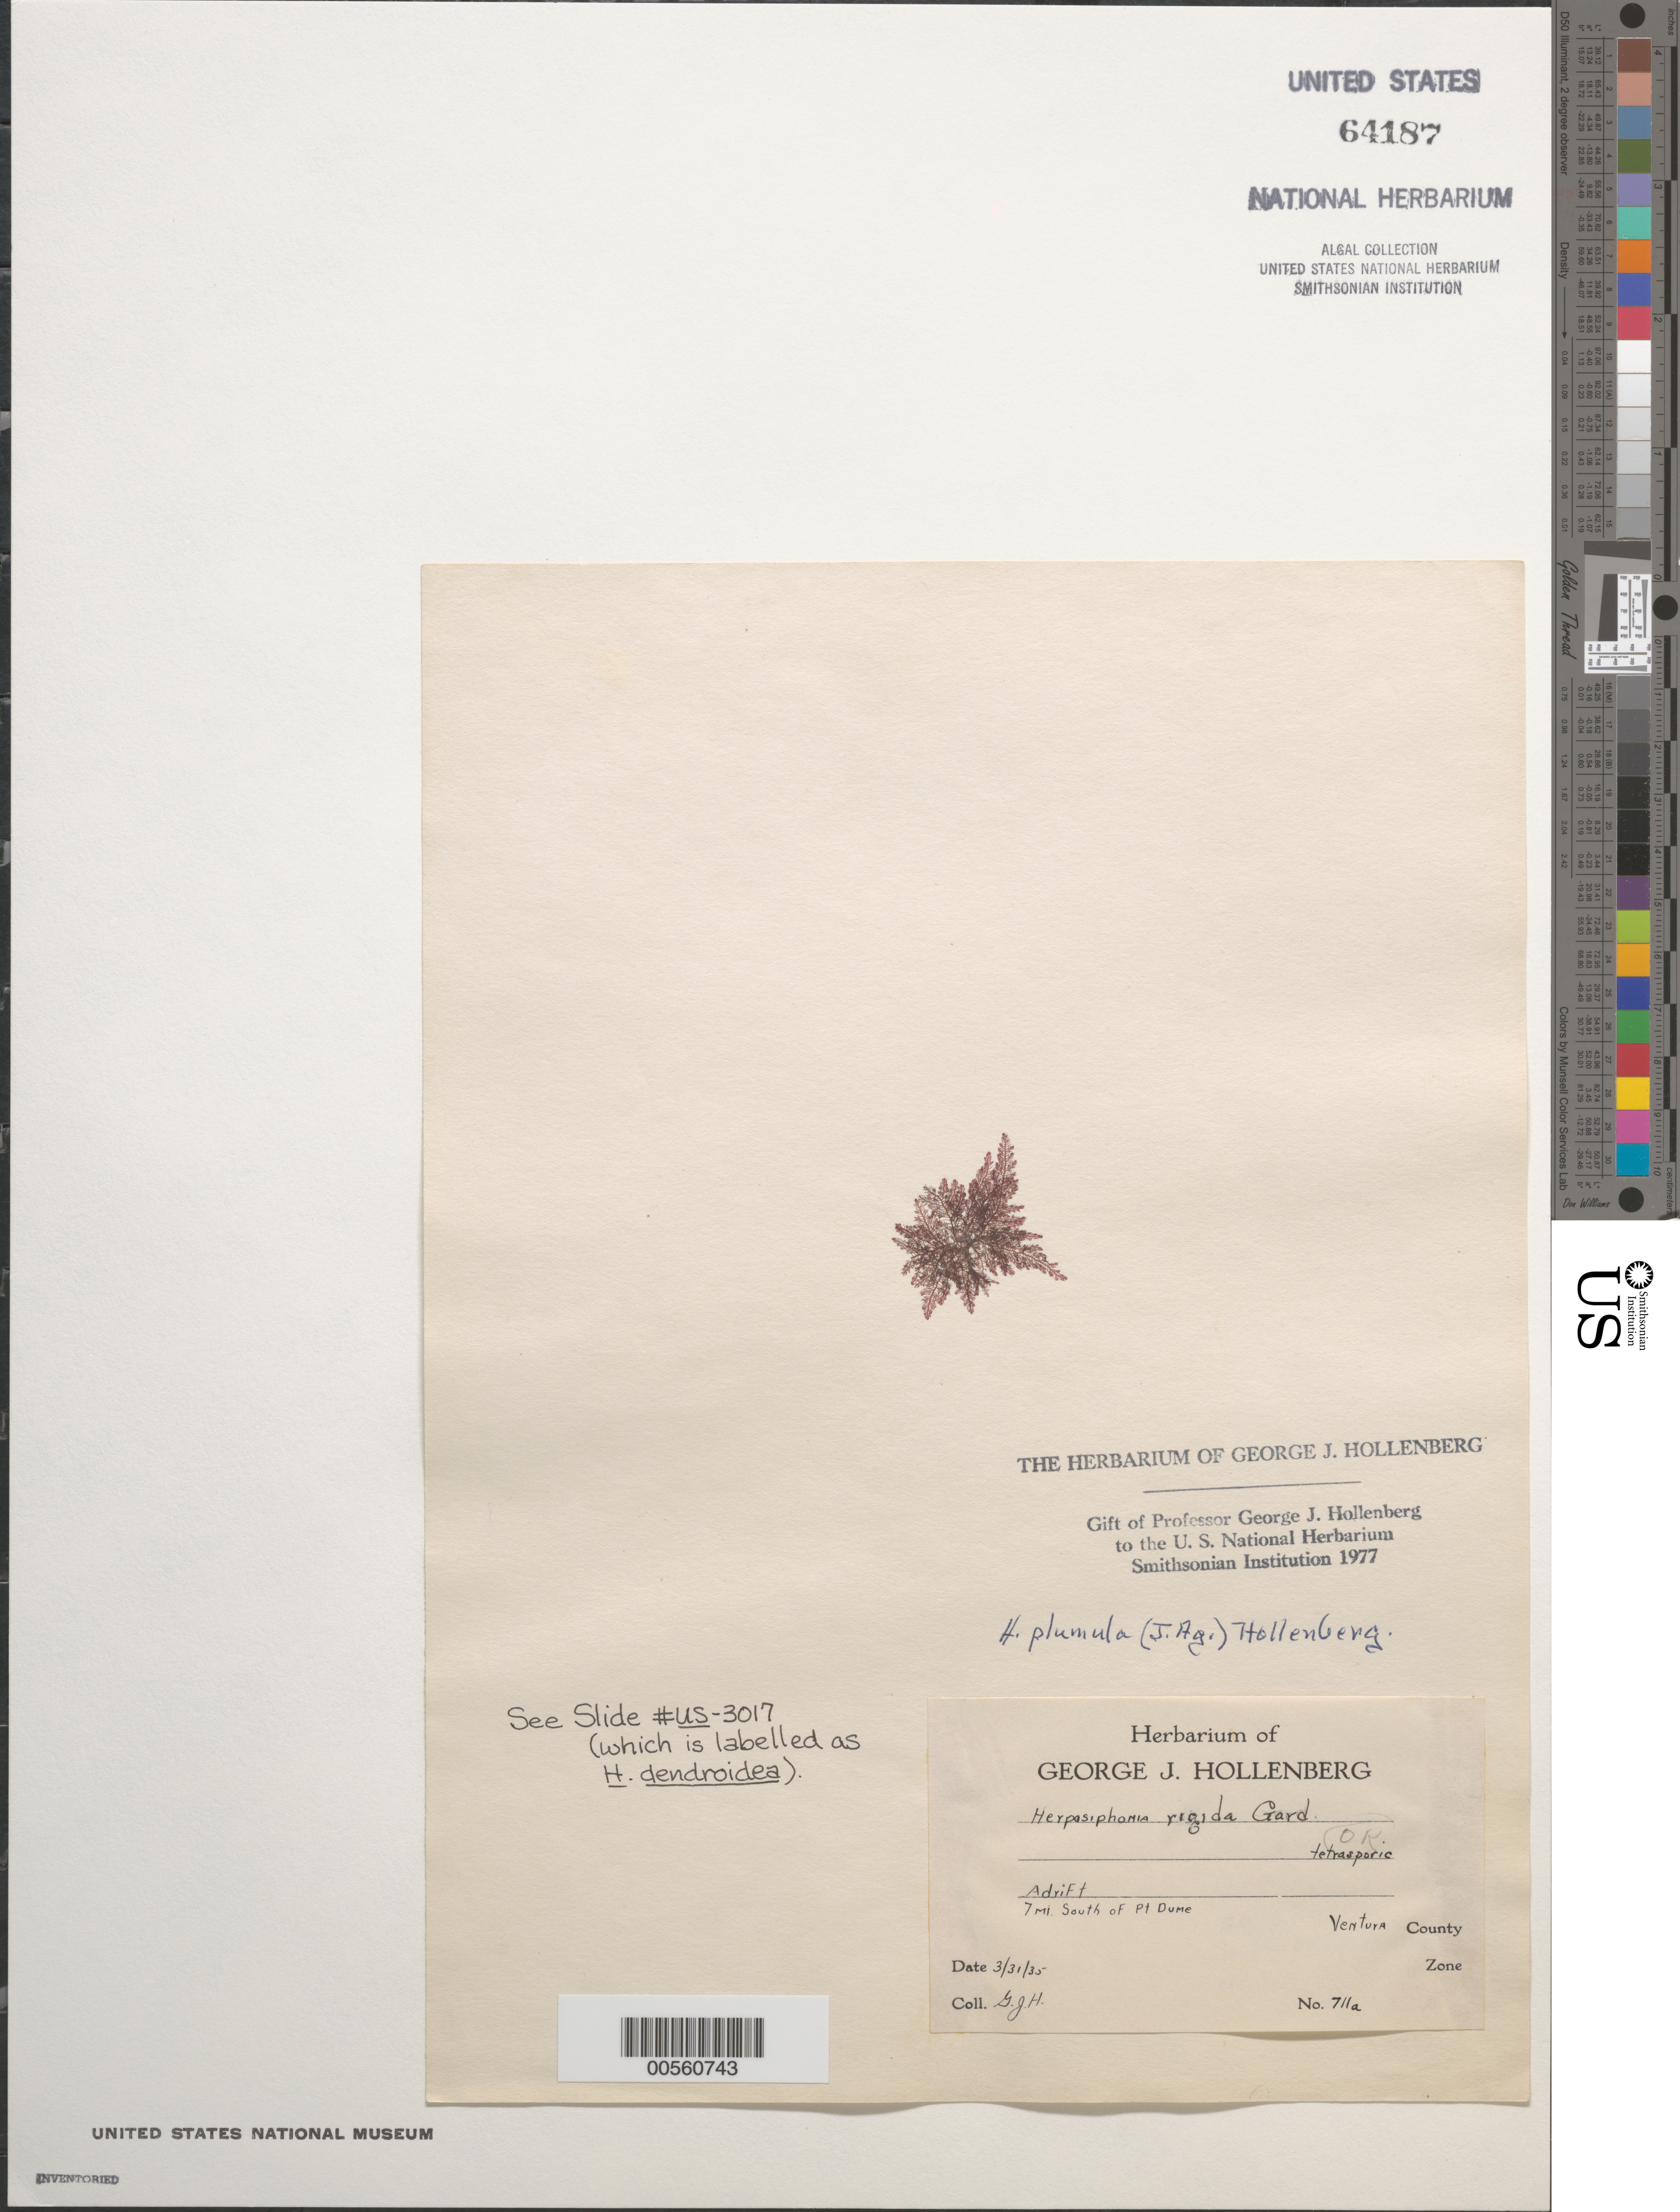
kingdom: Plantae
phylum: Rhodophyta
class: Florideophyceae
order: Ceramiales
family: Rhodomelaceae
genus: Herposiphonia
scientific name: Herposiphonia plumula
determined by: Hollenberg, George J.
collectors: G. Hollenberg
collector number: GJH 711a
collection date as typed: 31 Mar 1935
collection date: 1935-03-31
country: United States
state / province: California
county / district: Ventura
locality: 7 miles south of Point Dume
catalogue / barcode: US 64187